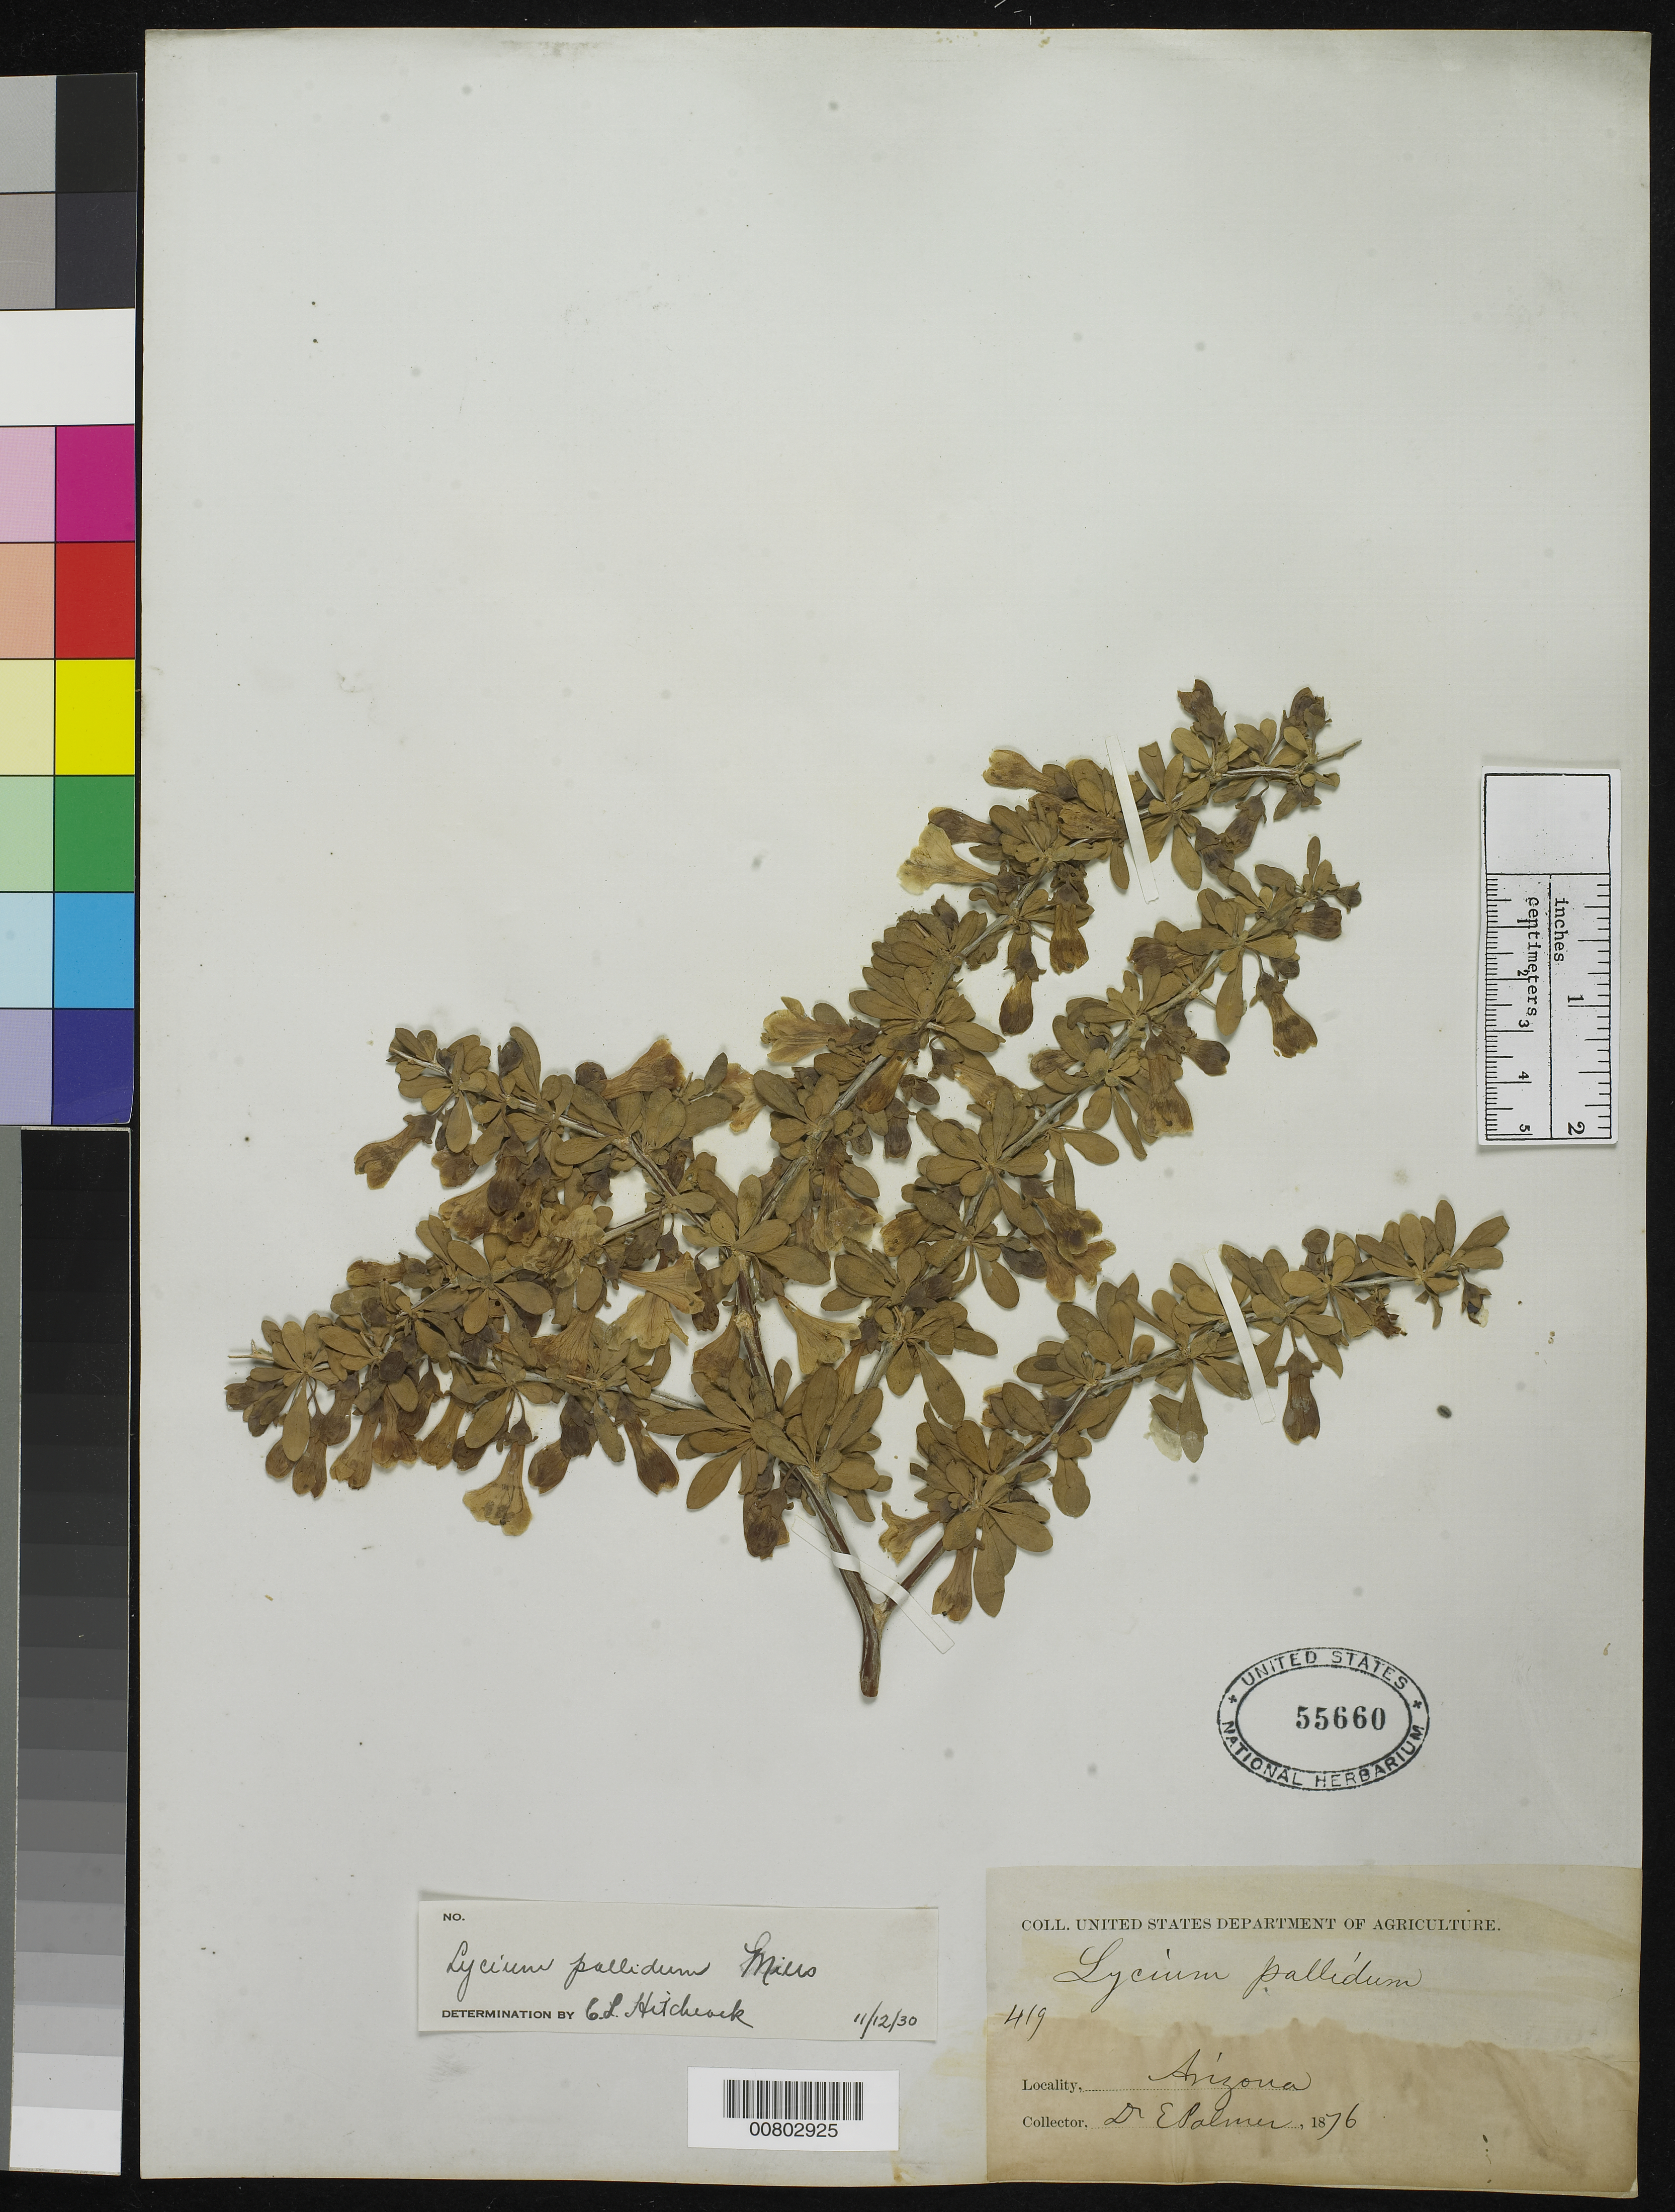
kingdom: Plantae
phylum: Tracheophyta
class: Magnoliopsida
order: Solanales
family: Solanaceae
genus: Lycium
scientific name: Lycium pallidum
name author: Miers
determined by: Hitchcock, Albert S.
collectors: E. Palmer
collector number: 419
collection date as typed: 1876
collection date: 1876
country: United States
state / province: Arizona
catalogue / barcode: US 55660